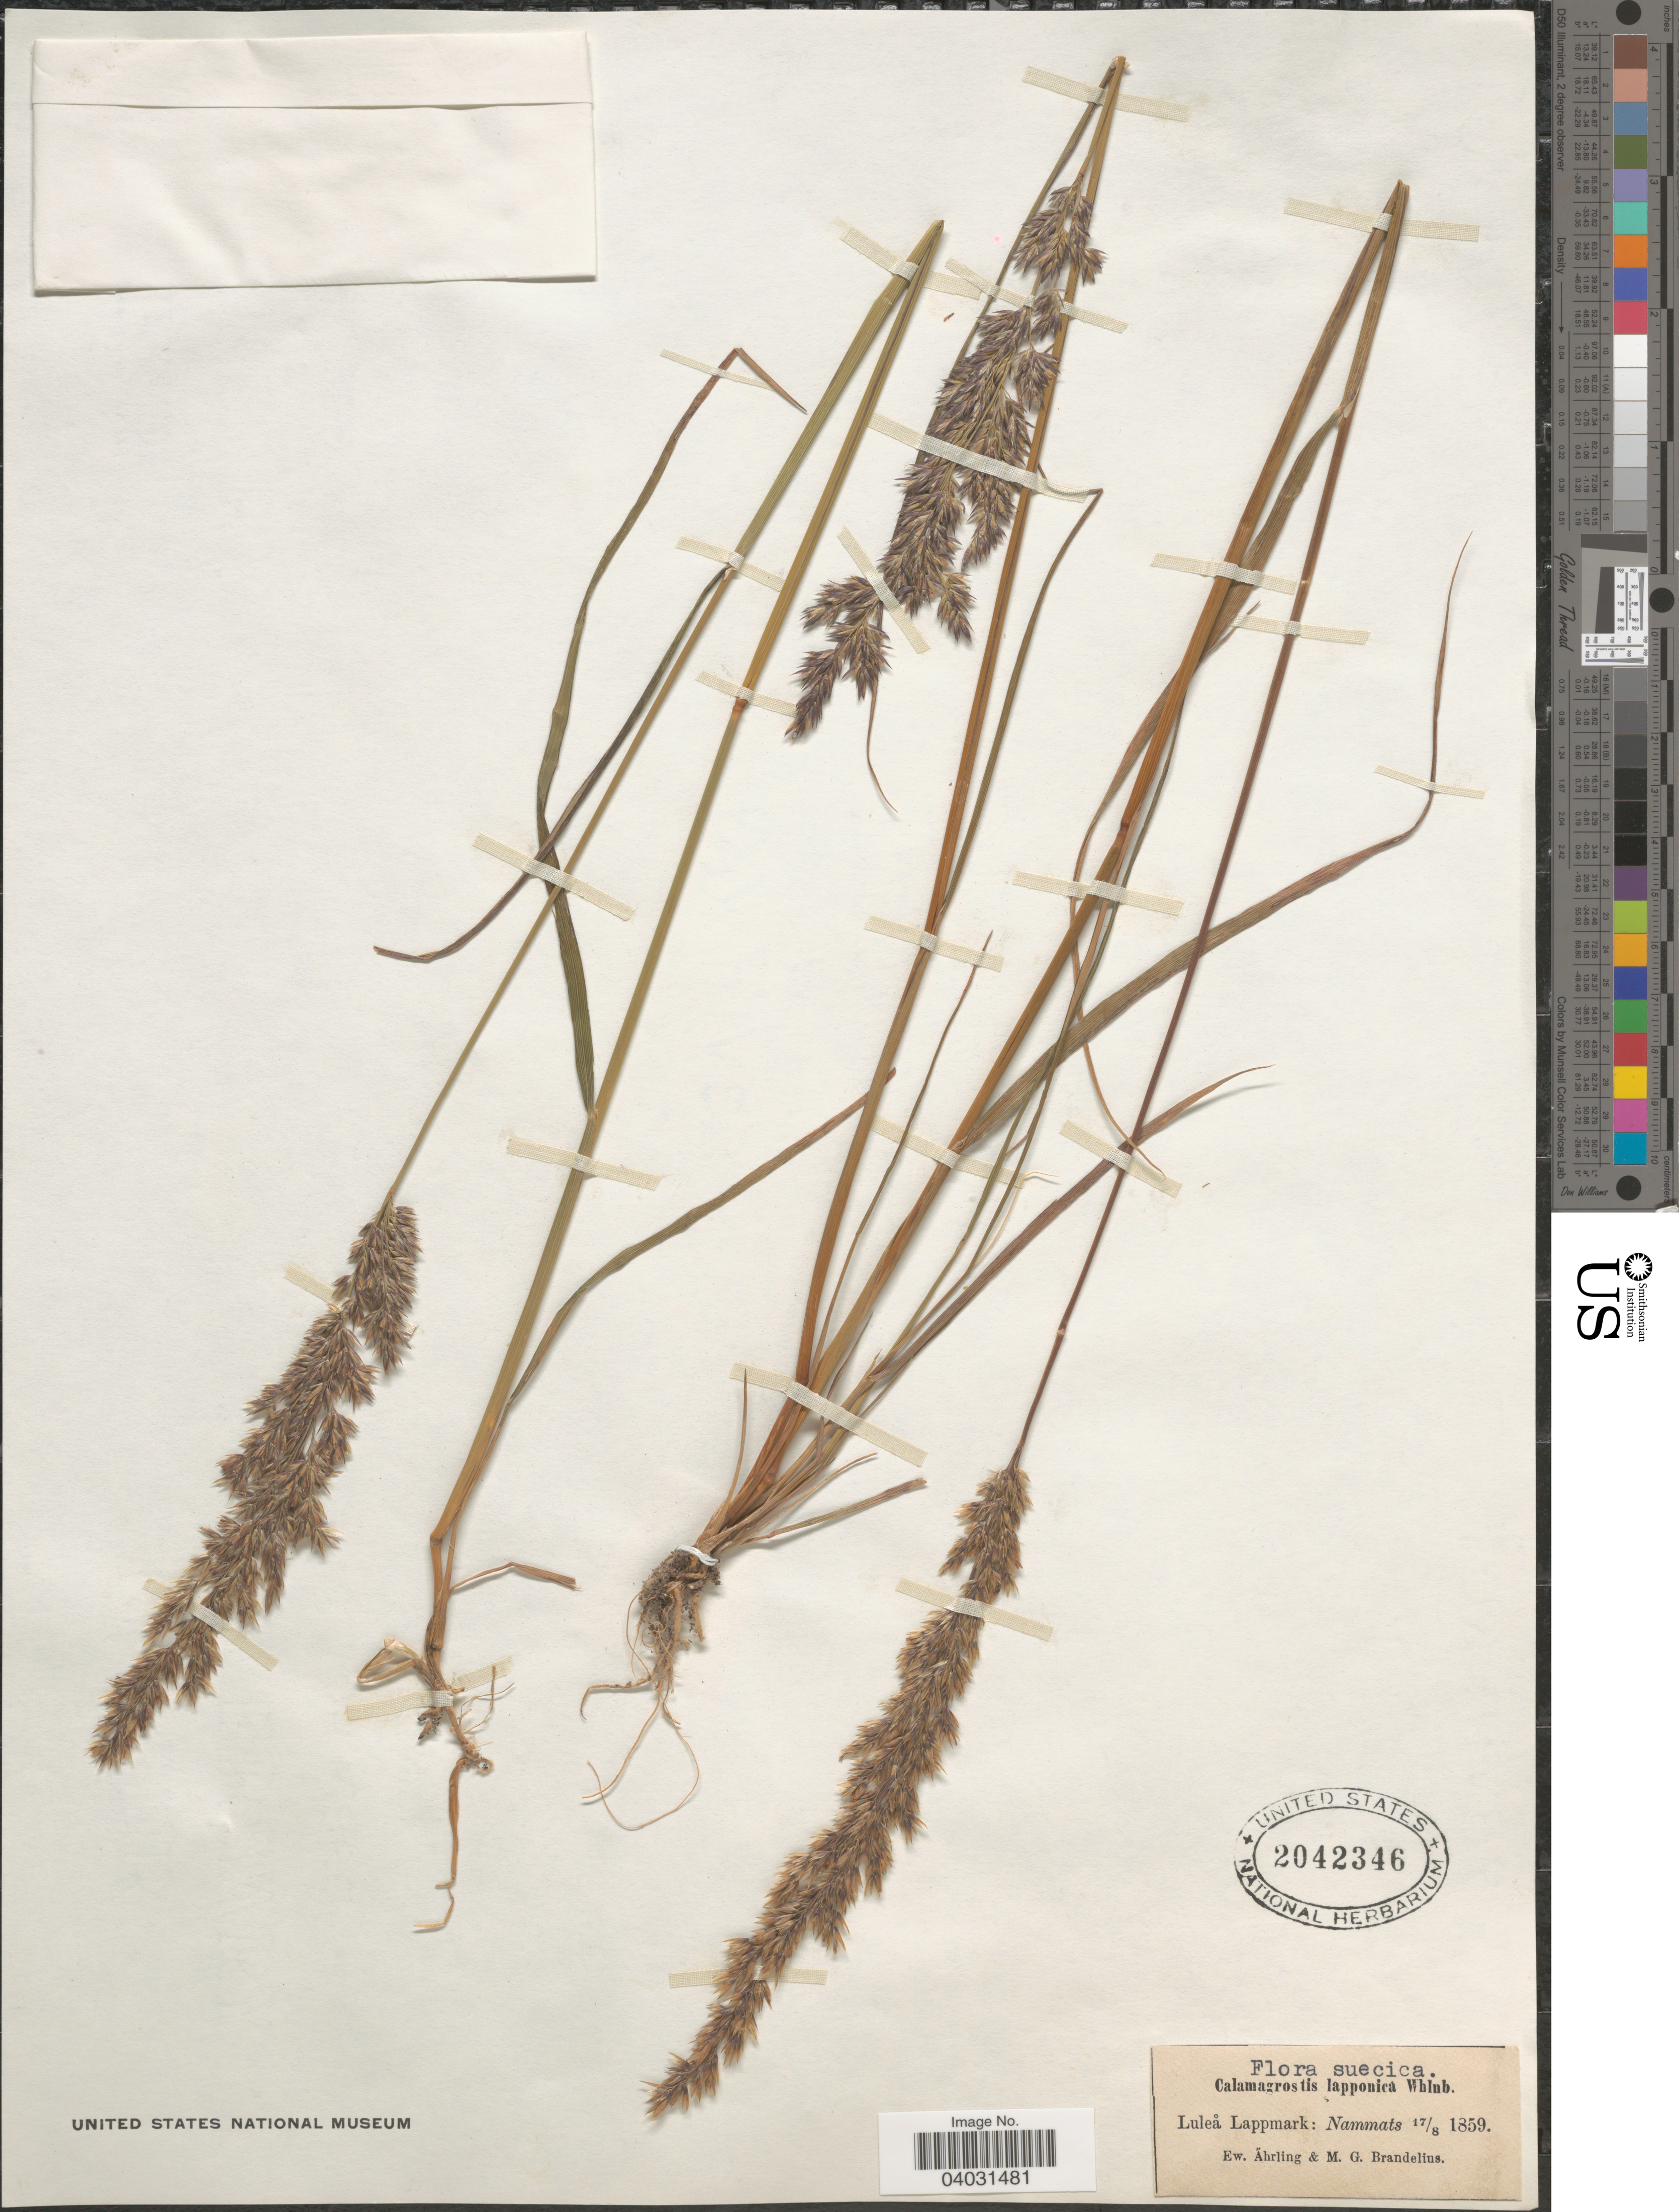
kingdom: Plantae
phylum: Tracheophyta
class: Liliopsida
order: Poales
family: Poaceae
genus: Calamagrostis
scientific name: Calamagrostis lapponica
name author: (Wahlenb.) Hartm.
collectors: E. Ahrling & M. Brandelius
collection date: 1859-08-17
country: Sweden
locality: Suecica. Luleå Lappmark: Nammats.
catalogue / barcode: US 2042346